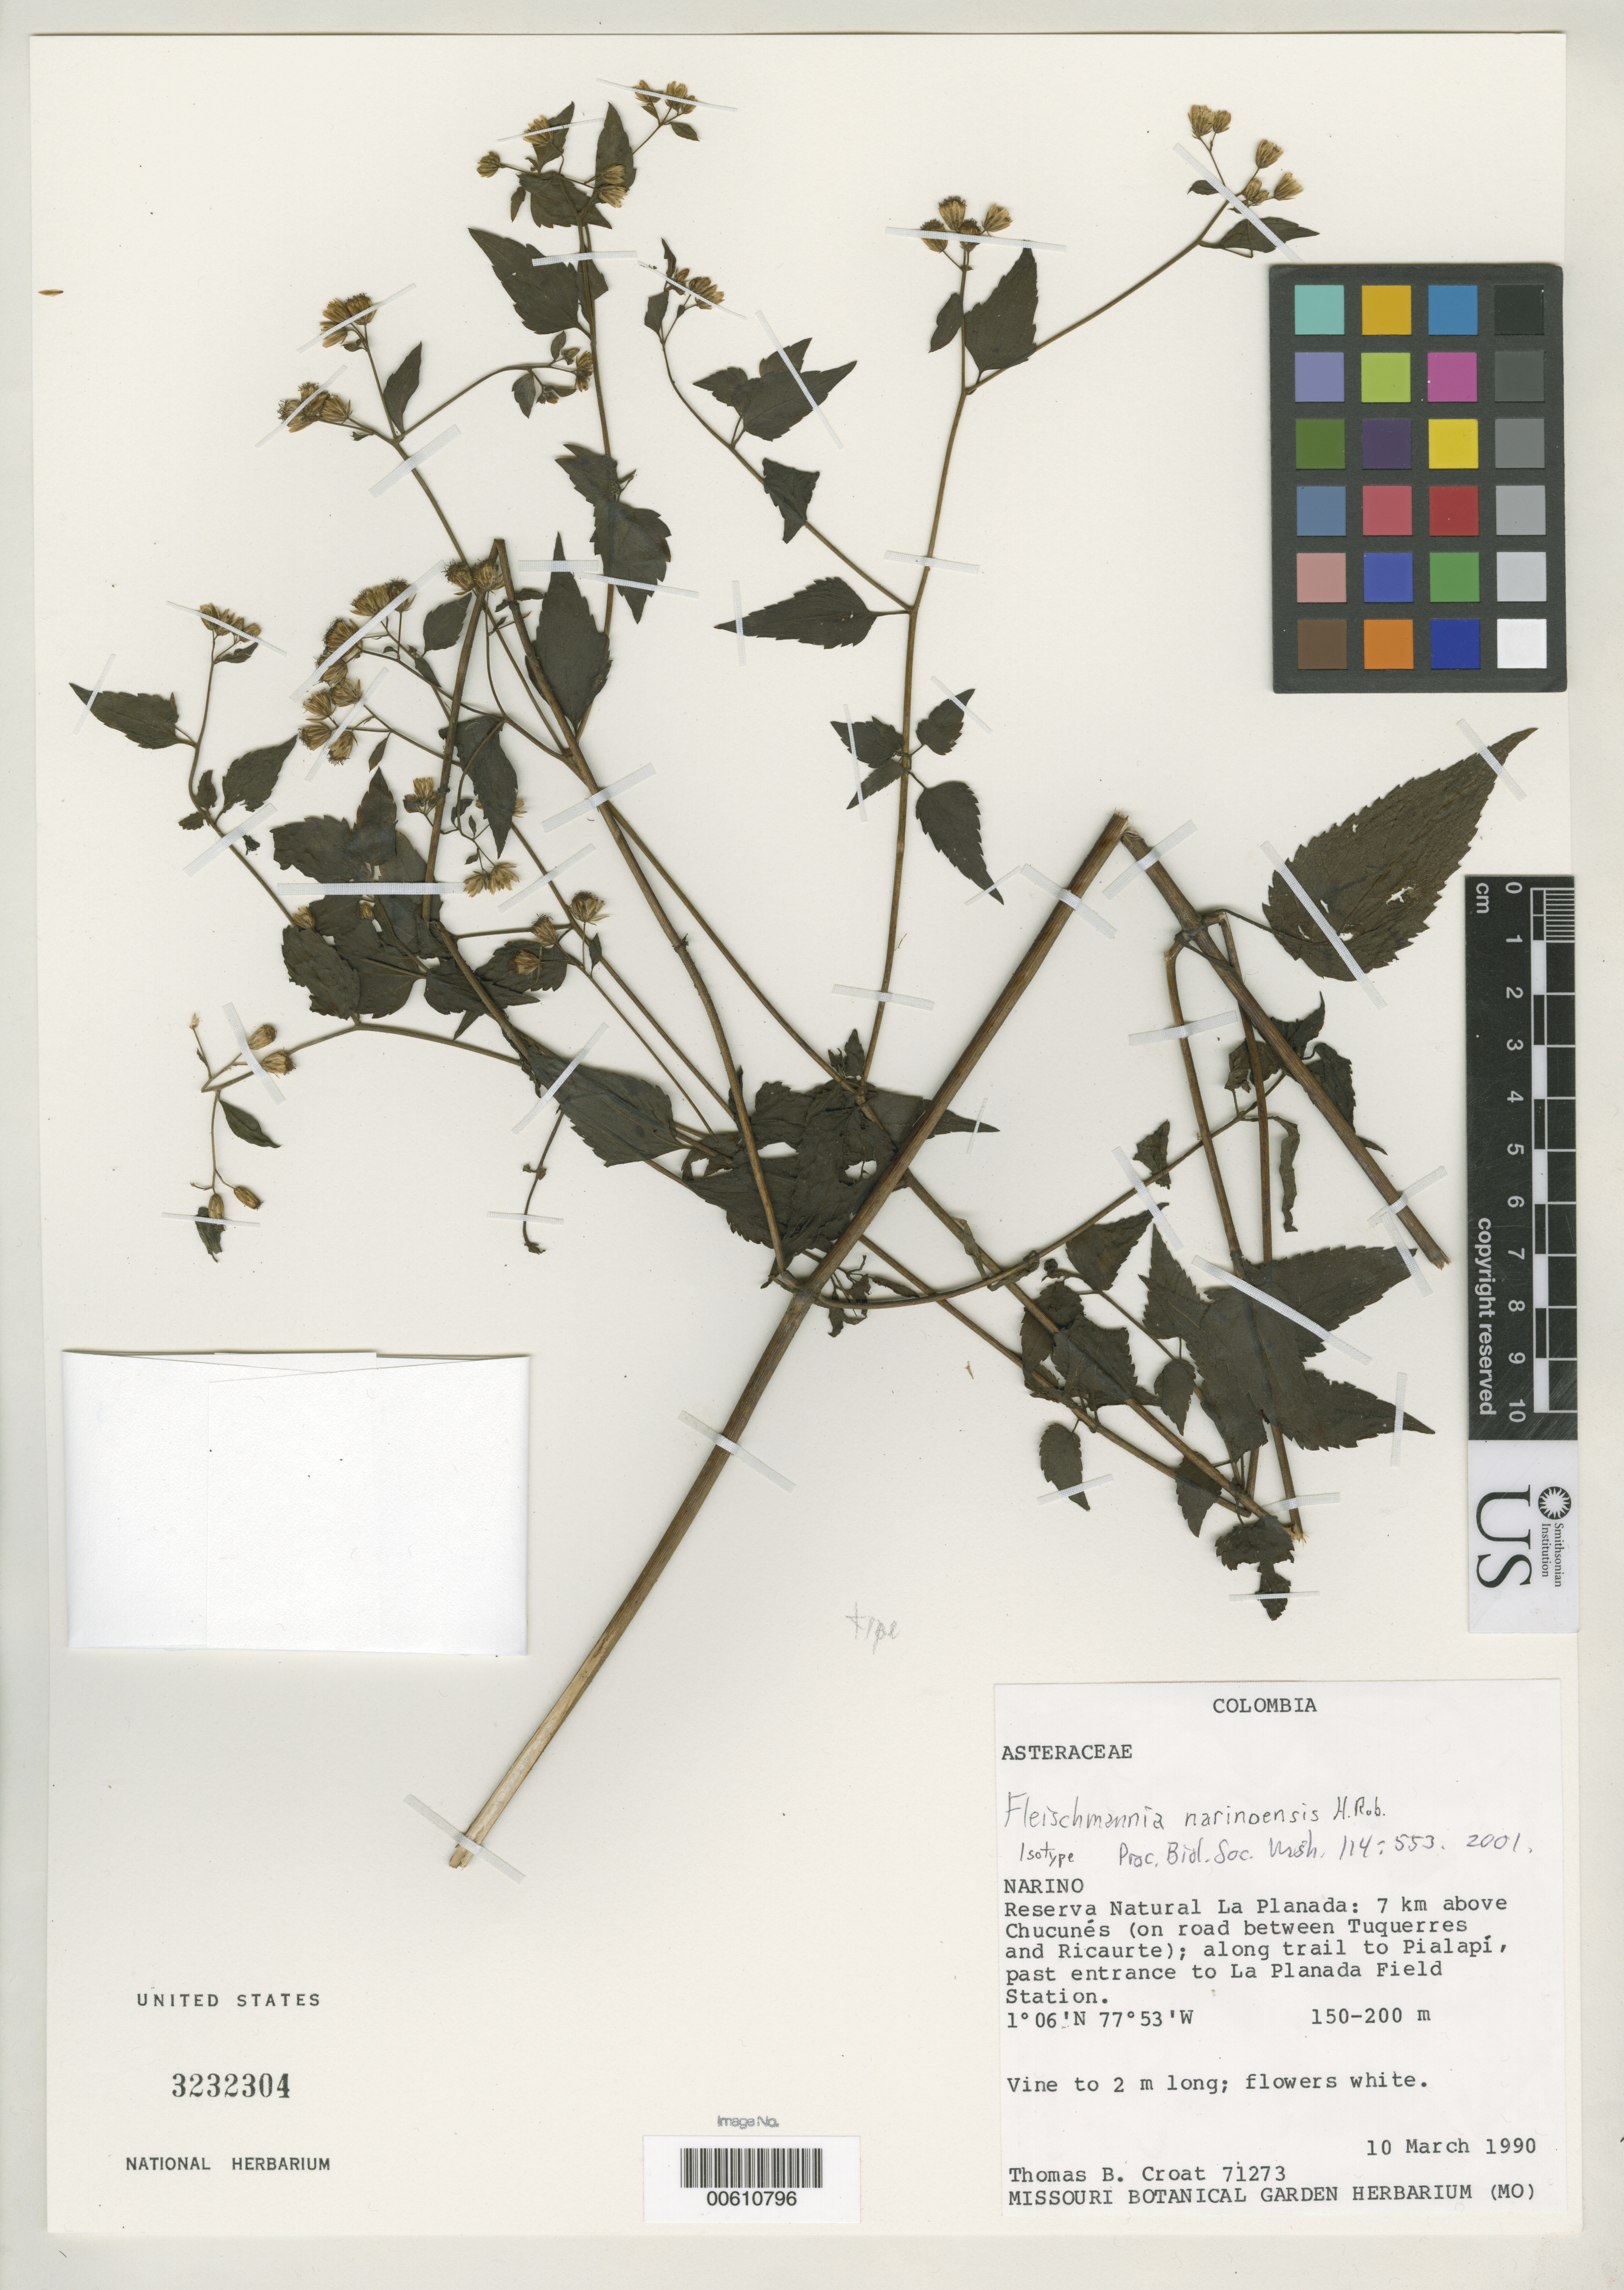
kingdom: Plantae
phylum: Tracheophyta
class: Magnoliopsida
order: Asterales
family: Asteraceae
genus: Fleischmannia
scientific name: Fleischmannia narinoensis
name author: H. Rob.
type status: Isotype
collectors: T. B. Croat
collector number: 71273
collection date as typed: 10 Mar 1990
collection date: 1990-03-10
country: Colombia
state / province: Nariño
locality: Reserva Natural la Planada, above Chucunes, between Tuquerres and Ricaurte, trail to Pialapi, past entrance to La Planada Field Station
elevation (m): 150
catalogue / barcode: US 3232304